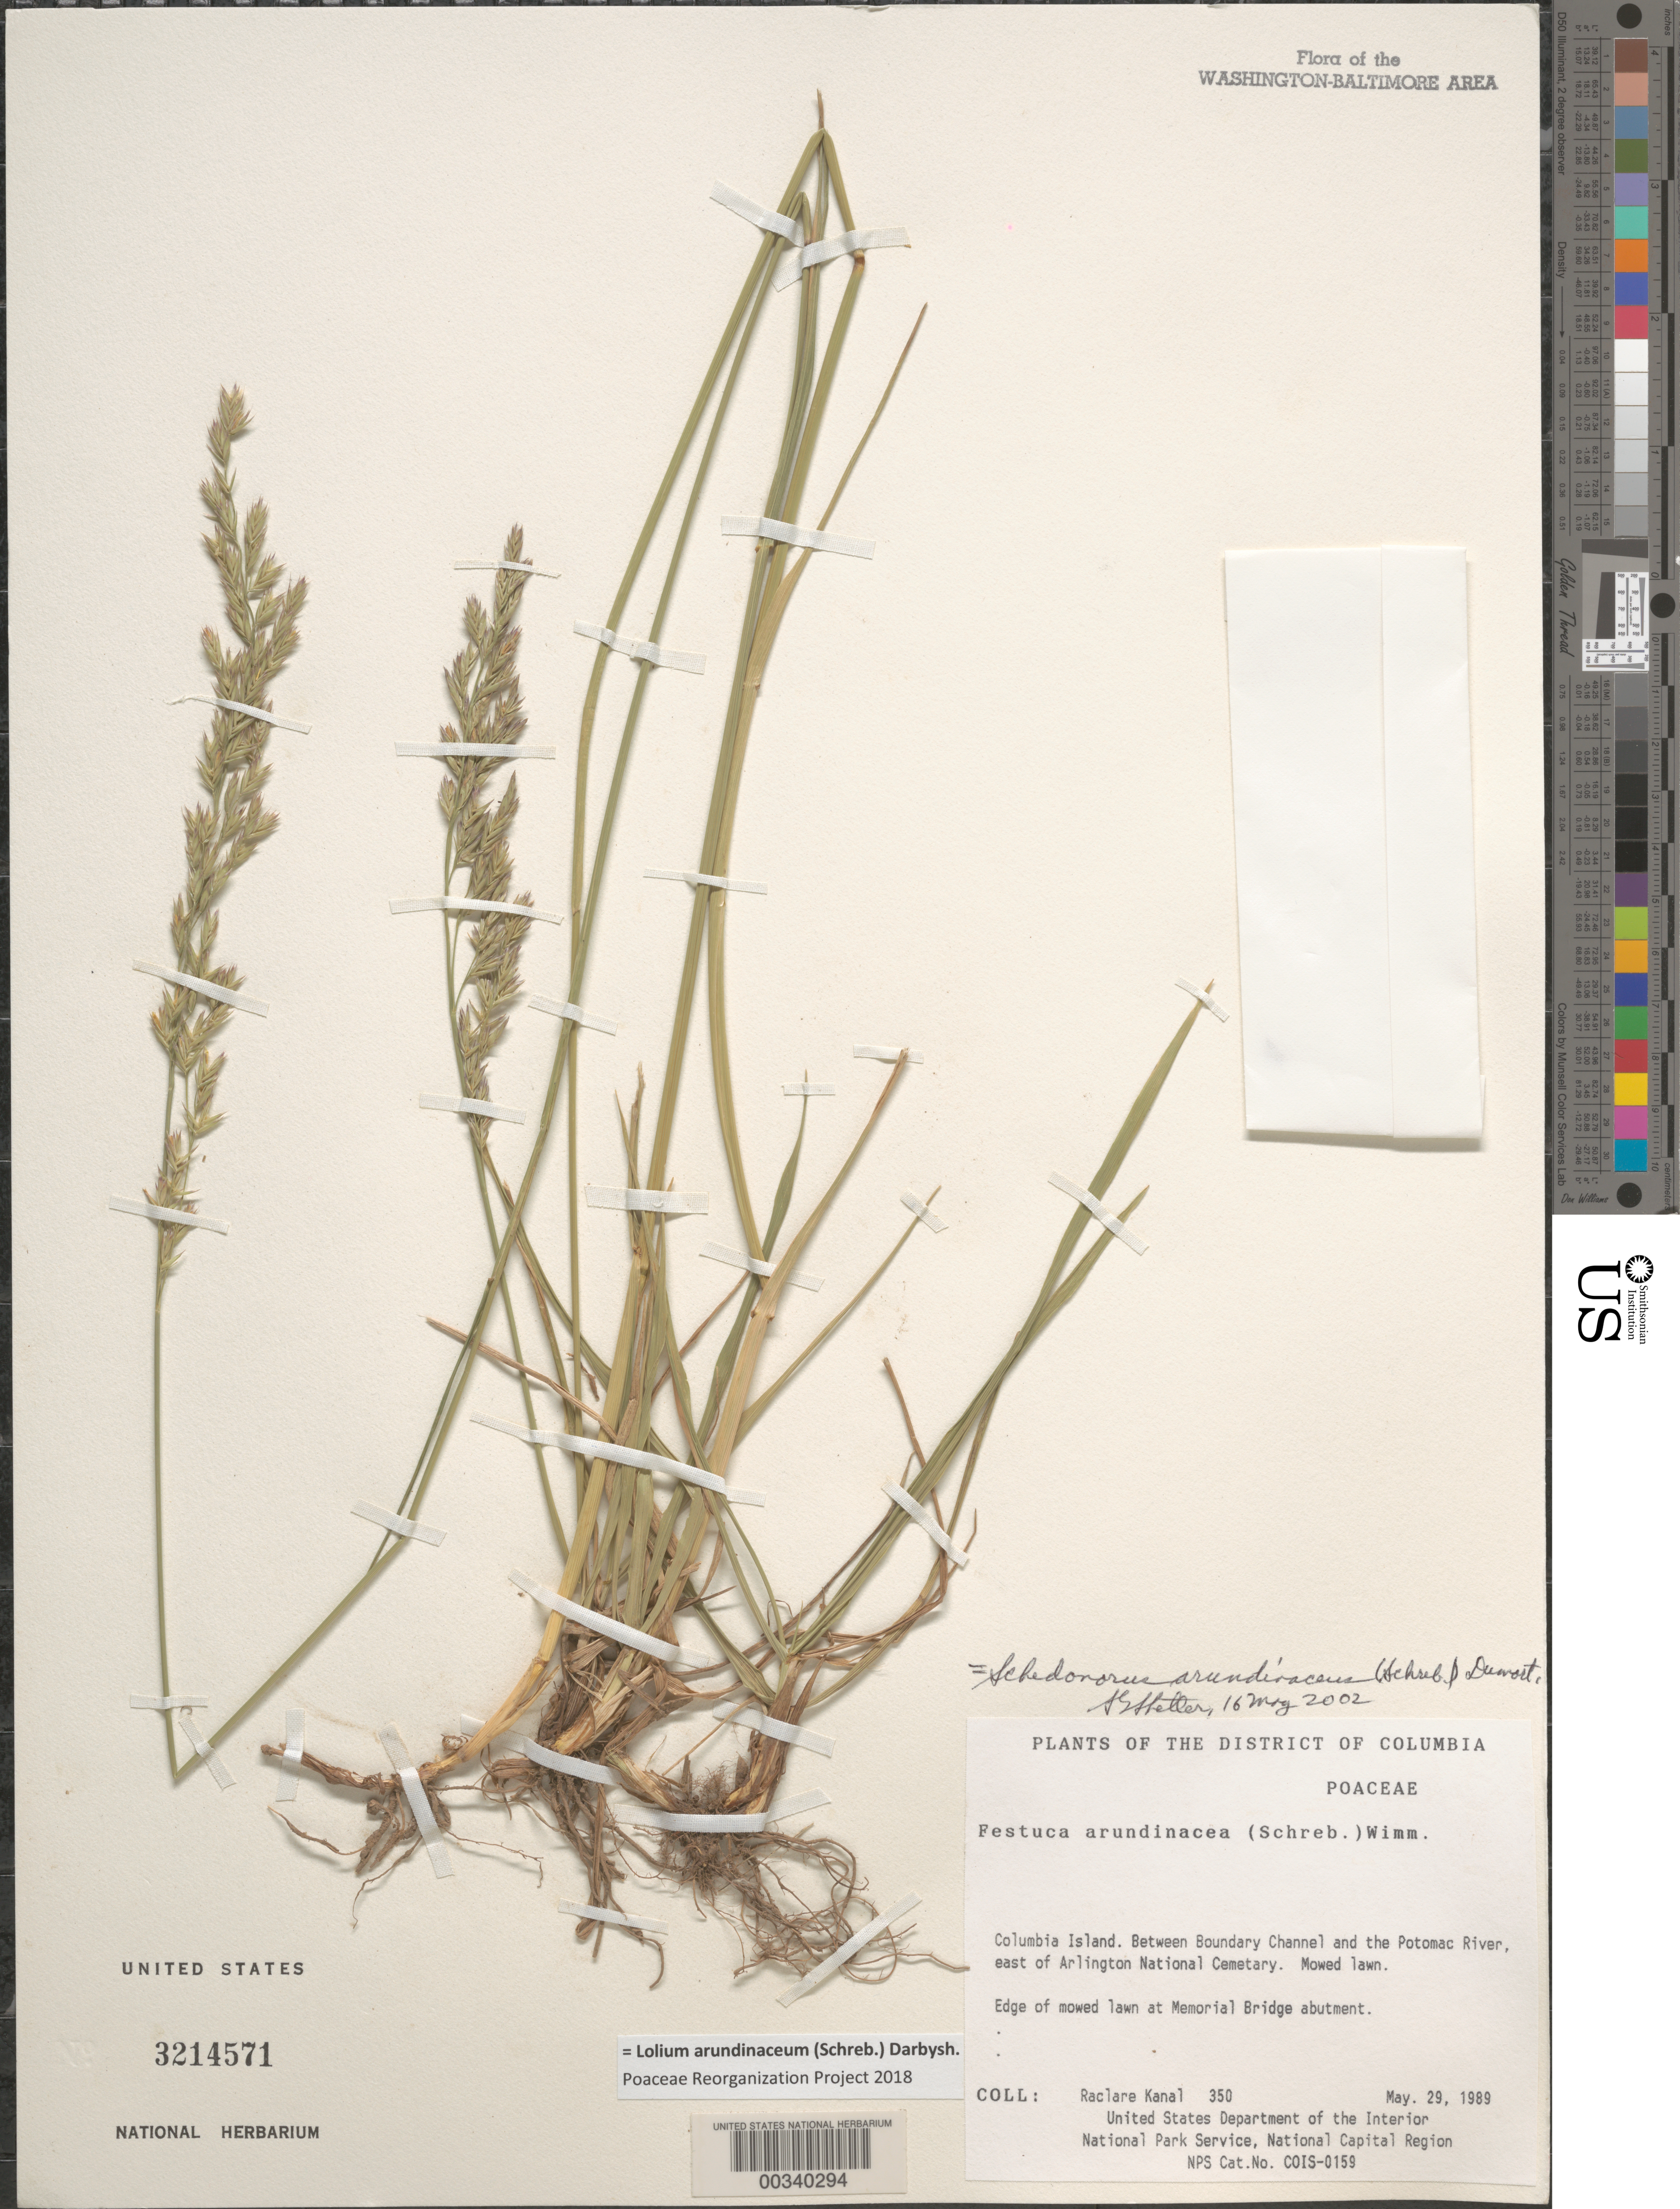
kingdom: Plantae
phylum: Tracheophyta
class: Liliopsida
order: Poales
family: Poaceae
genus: Lolium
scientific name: Lolium arundinaceum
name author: (Schreb.) Darbysh.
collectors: R. Kanal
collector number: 350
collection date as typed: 29 May 1989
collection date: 1989-05-29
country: United States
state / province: District of Columbia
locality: Columbia Island, between Boundary Channel and Potomac River, E of Arlington National Cemetery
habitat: Edge of mowed lawn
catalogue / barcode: US 3214571